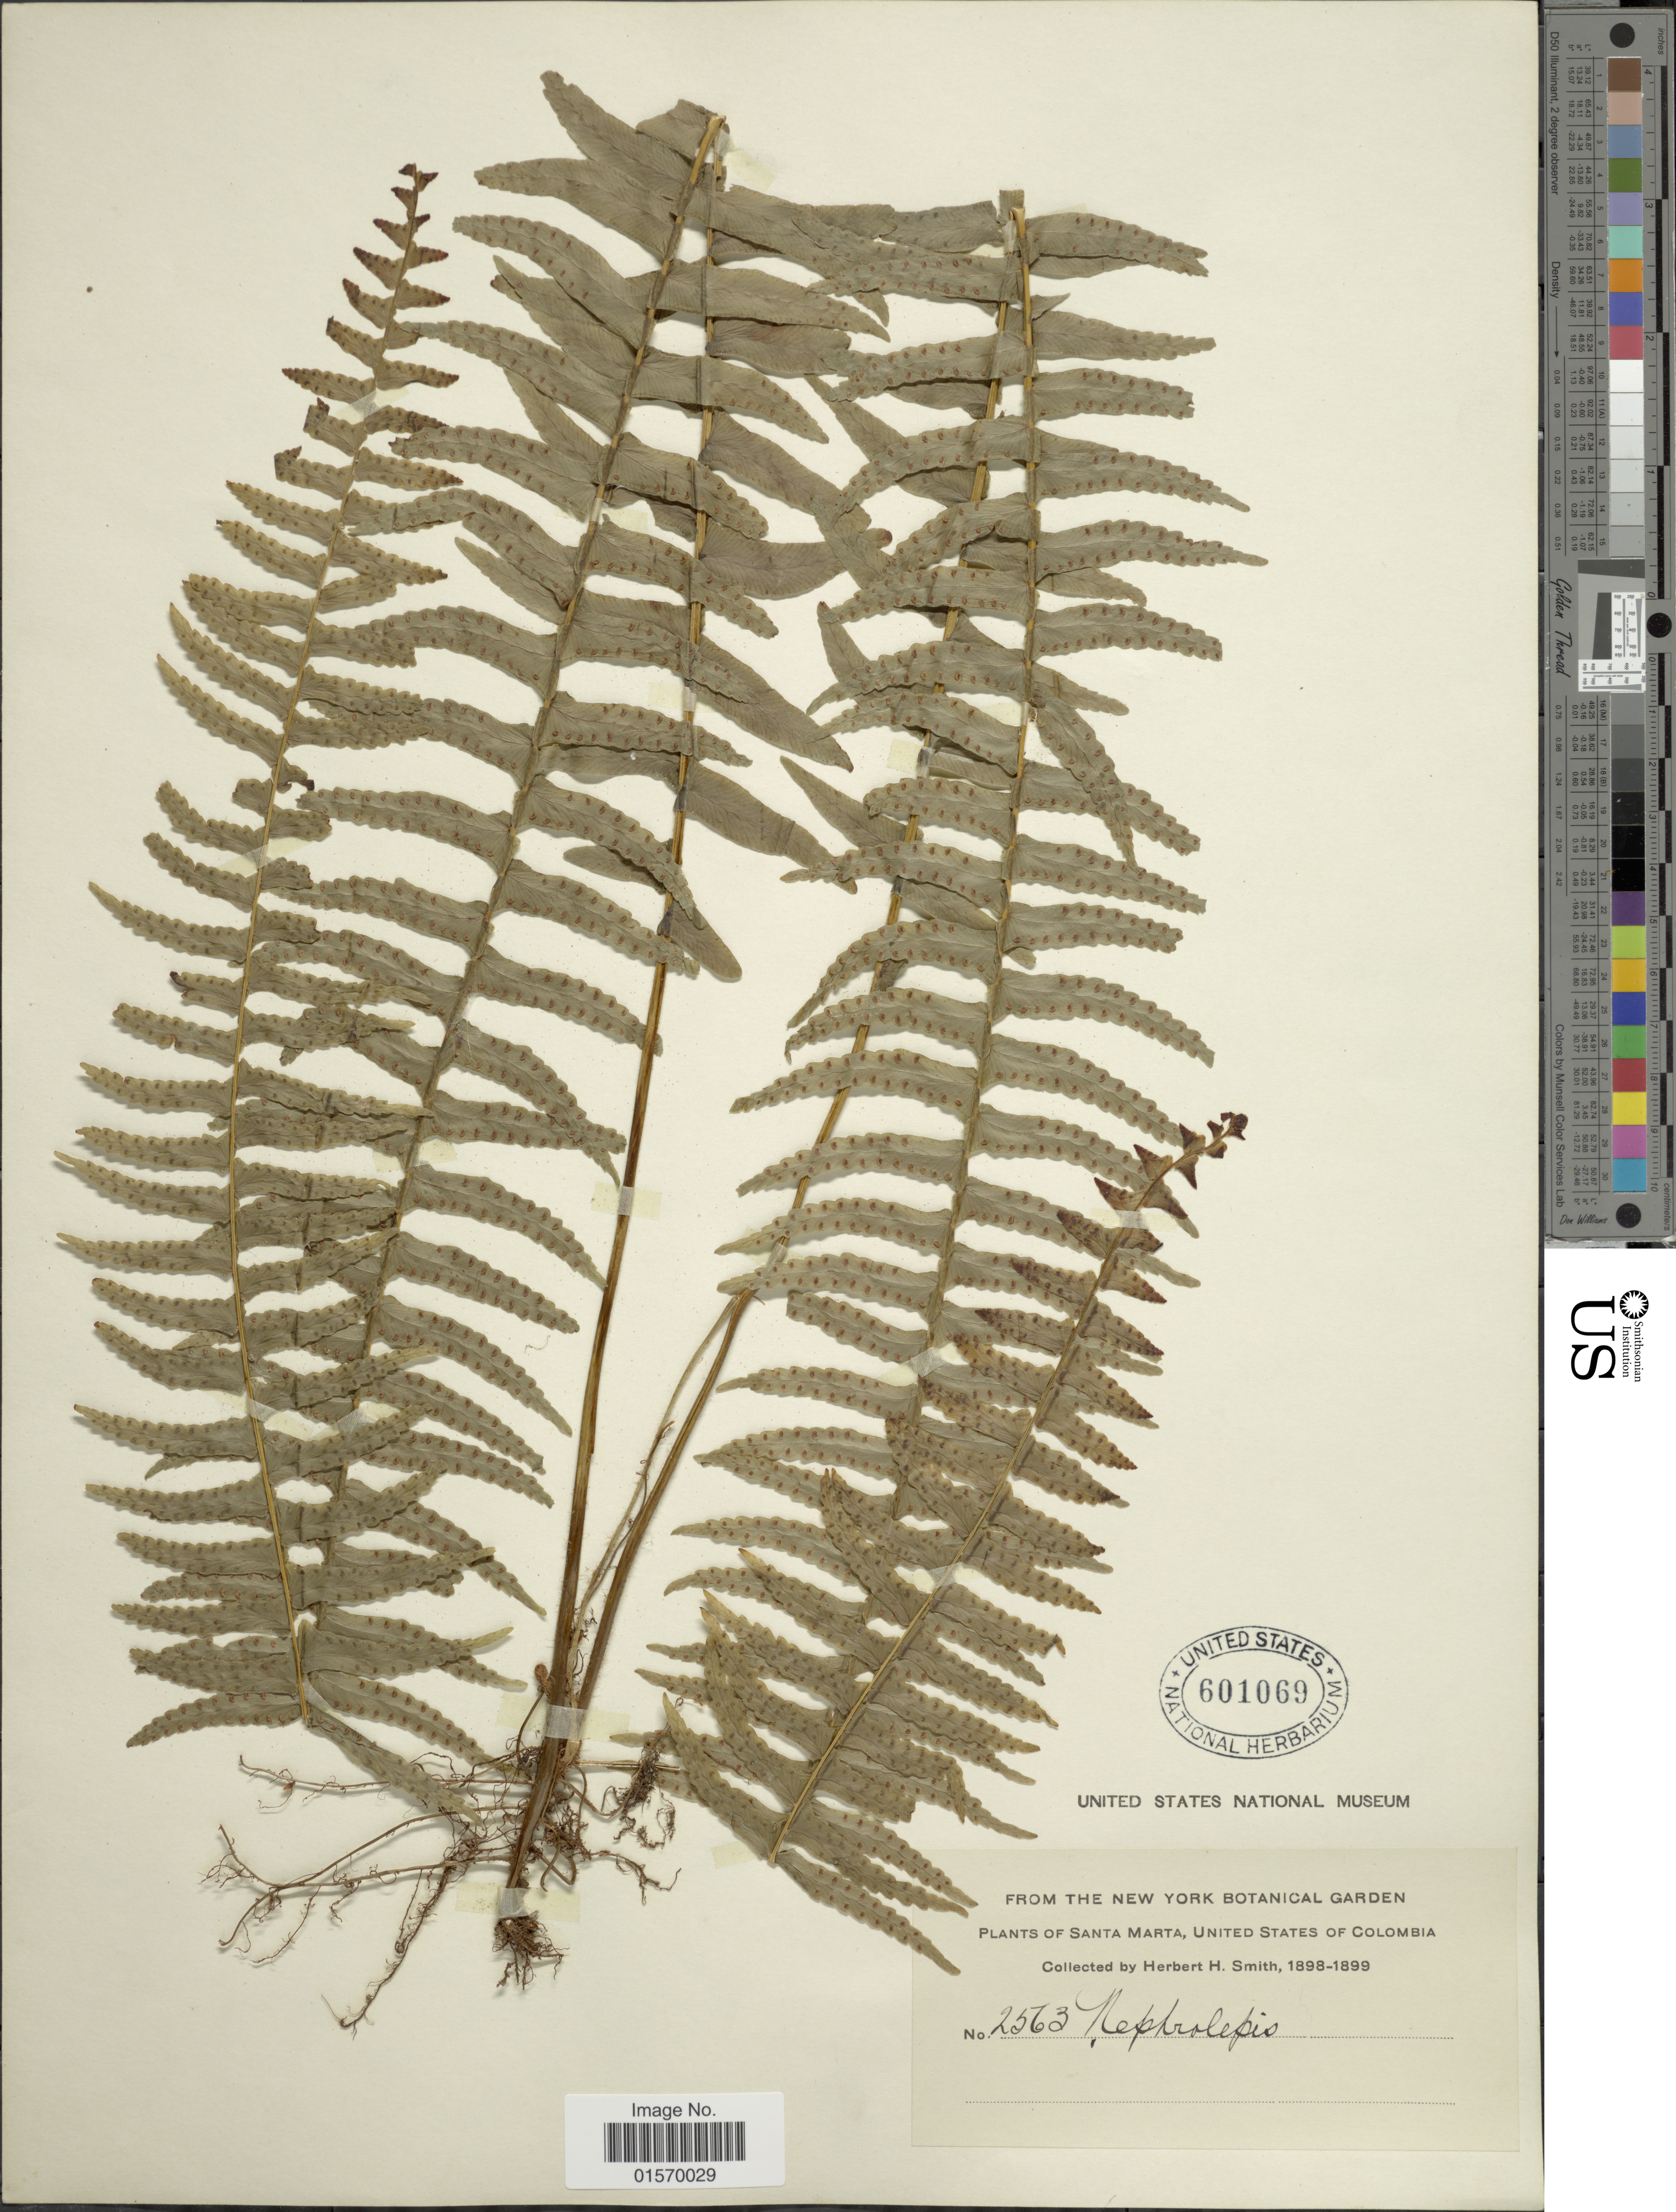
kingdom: Plantae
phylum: Tracheophyta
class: Polypodiopsida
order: Polypodiales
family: Nephrolepidaceae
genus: Nephrolepis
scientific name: Nephrolepis undulata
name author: J. Sm.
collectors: Herbert H. Smith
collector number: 2563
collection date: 1898/1899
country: Colombia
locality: Santa Marta, United States of Colombia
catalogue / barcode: US 601069